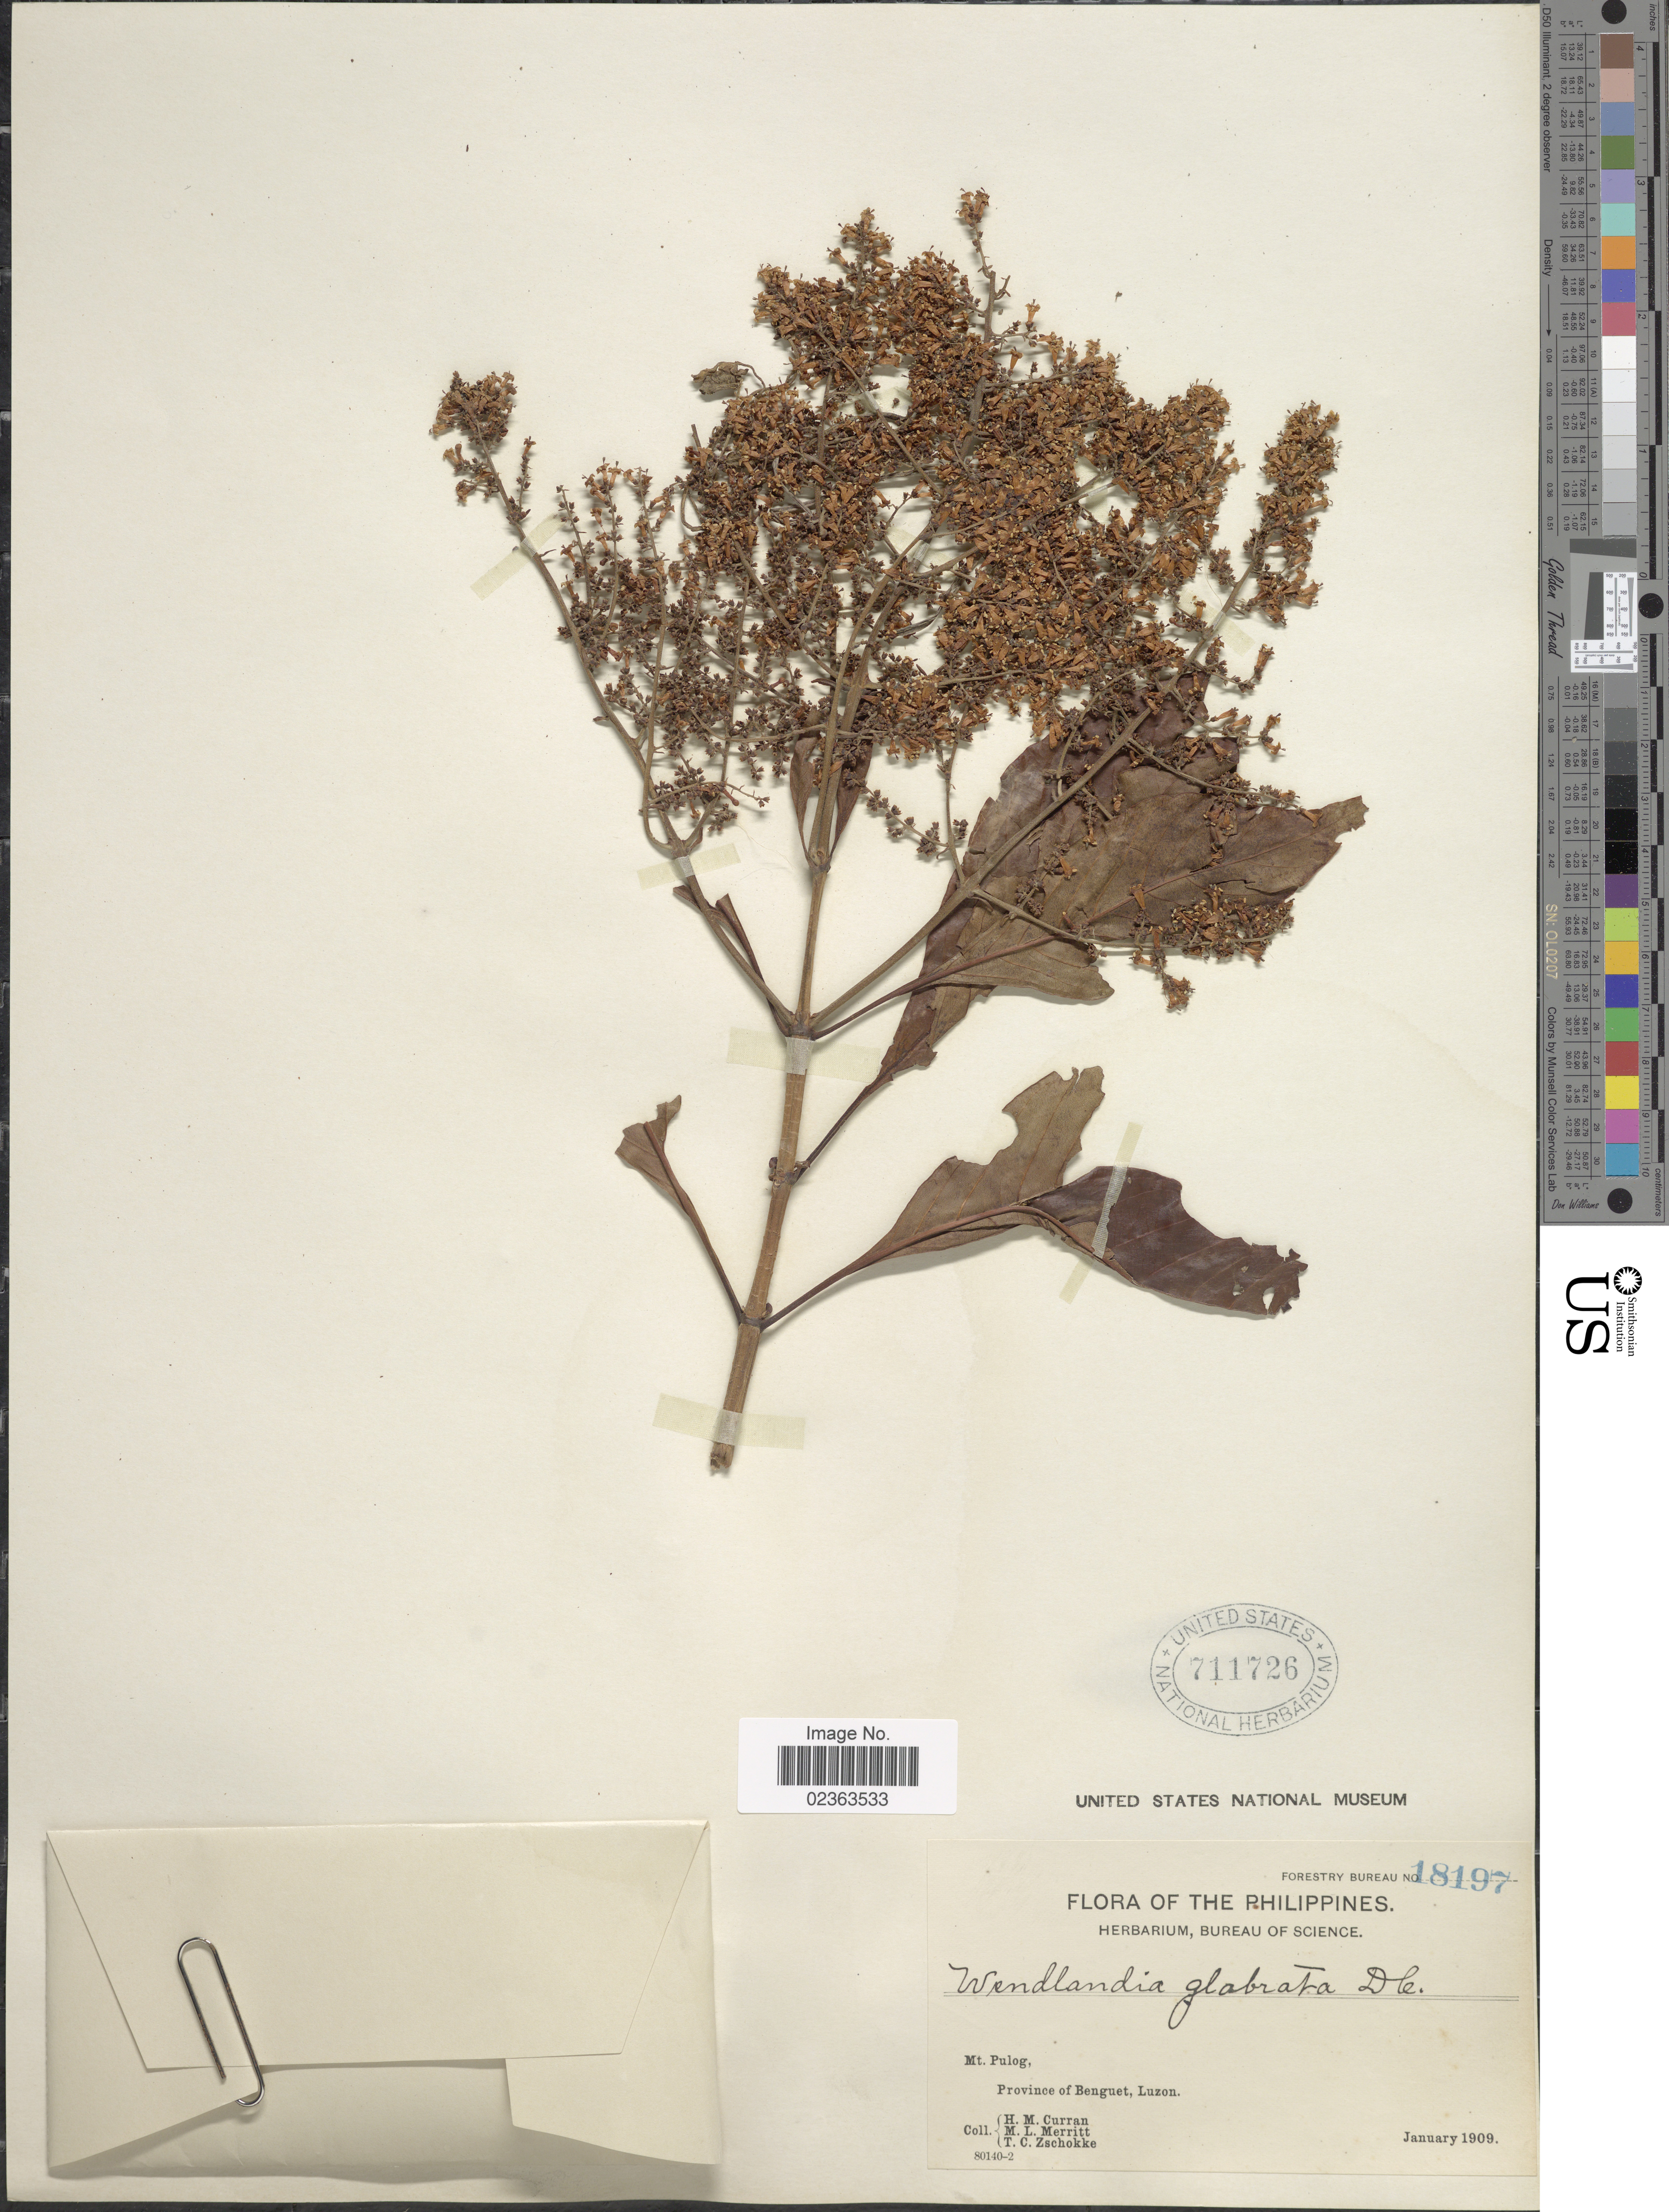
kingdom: Plantae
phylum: Tracheophyta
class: Magnoliopsida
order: Gentianales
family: Rubiaceae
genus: Wendlandia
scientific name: Wendlandia brachyantha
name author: Merr.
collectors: H. M. Curran, M. L. Merritt & T. C. Zschokke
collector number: Forestry Bureau 18197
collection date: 1909-01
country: Philippines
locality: MT. Pulog, Province of Benguet , Luzon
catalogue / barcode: US 711726